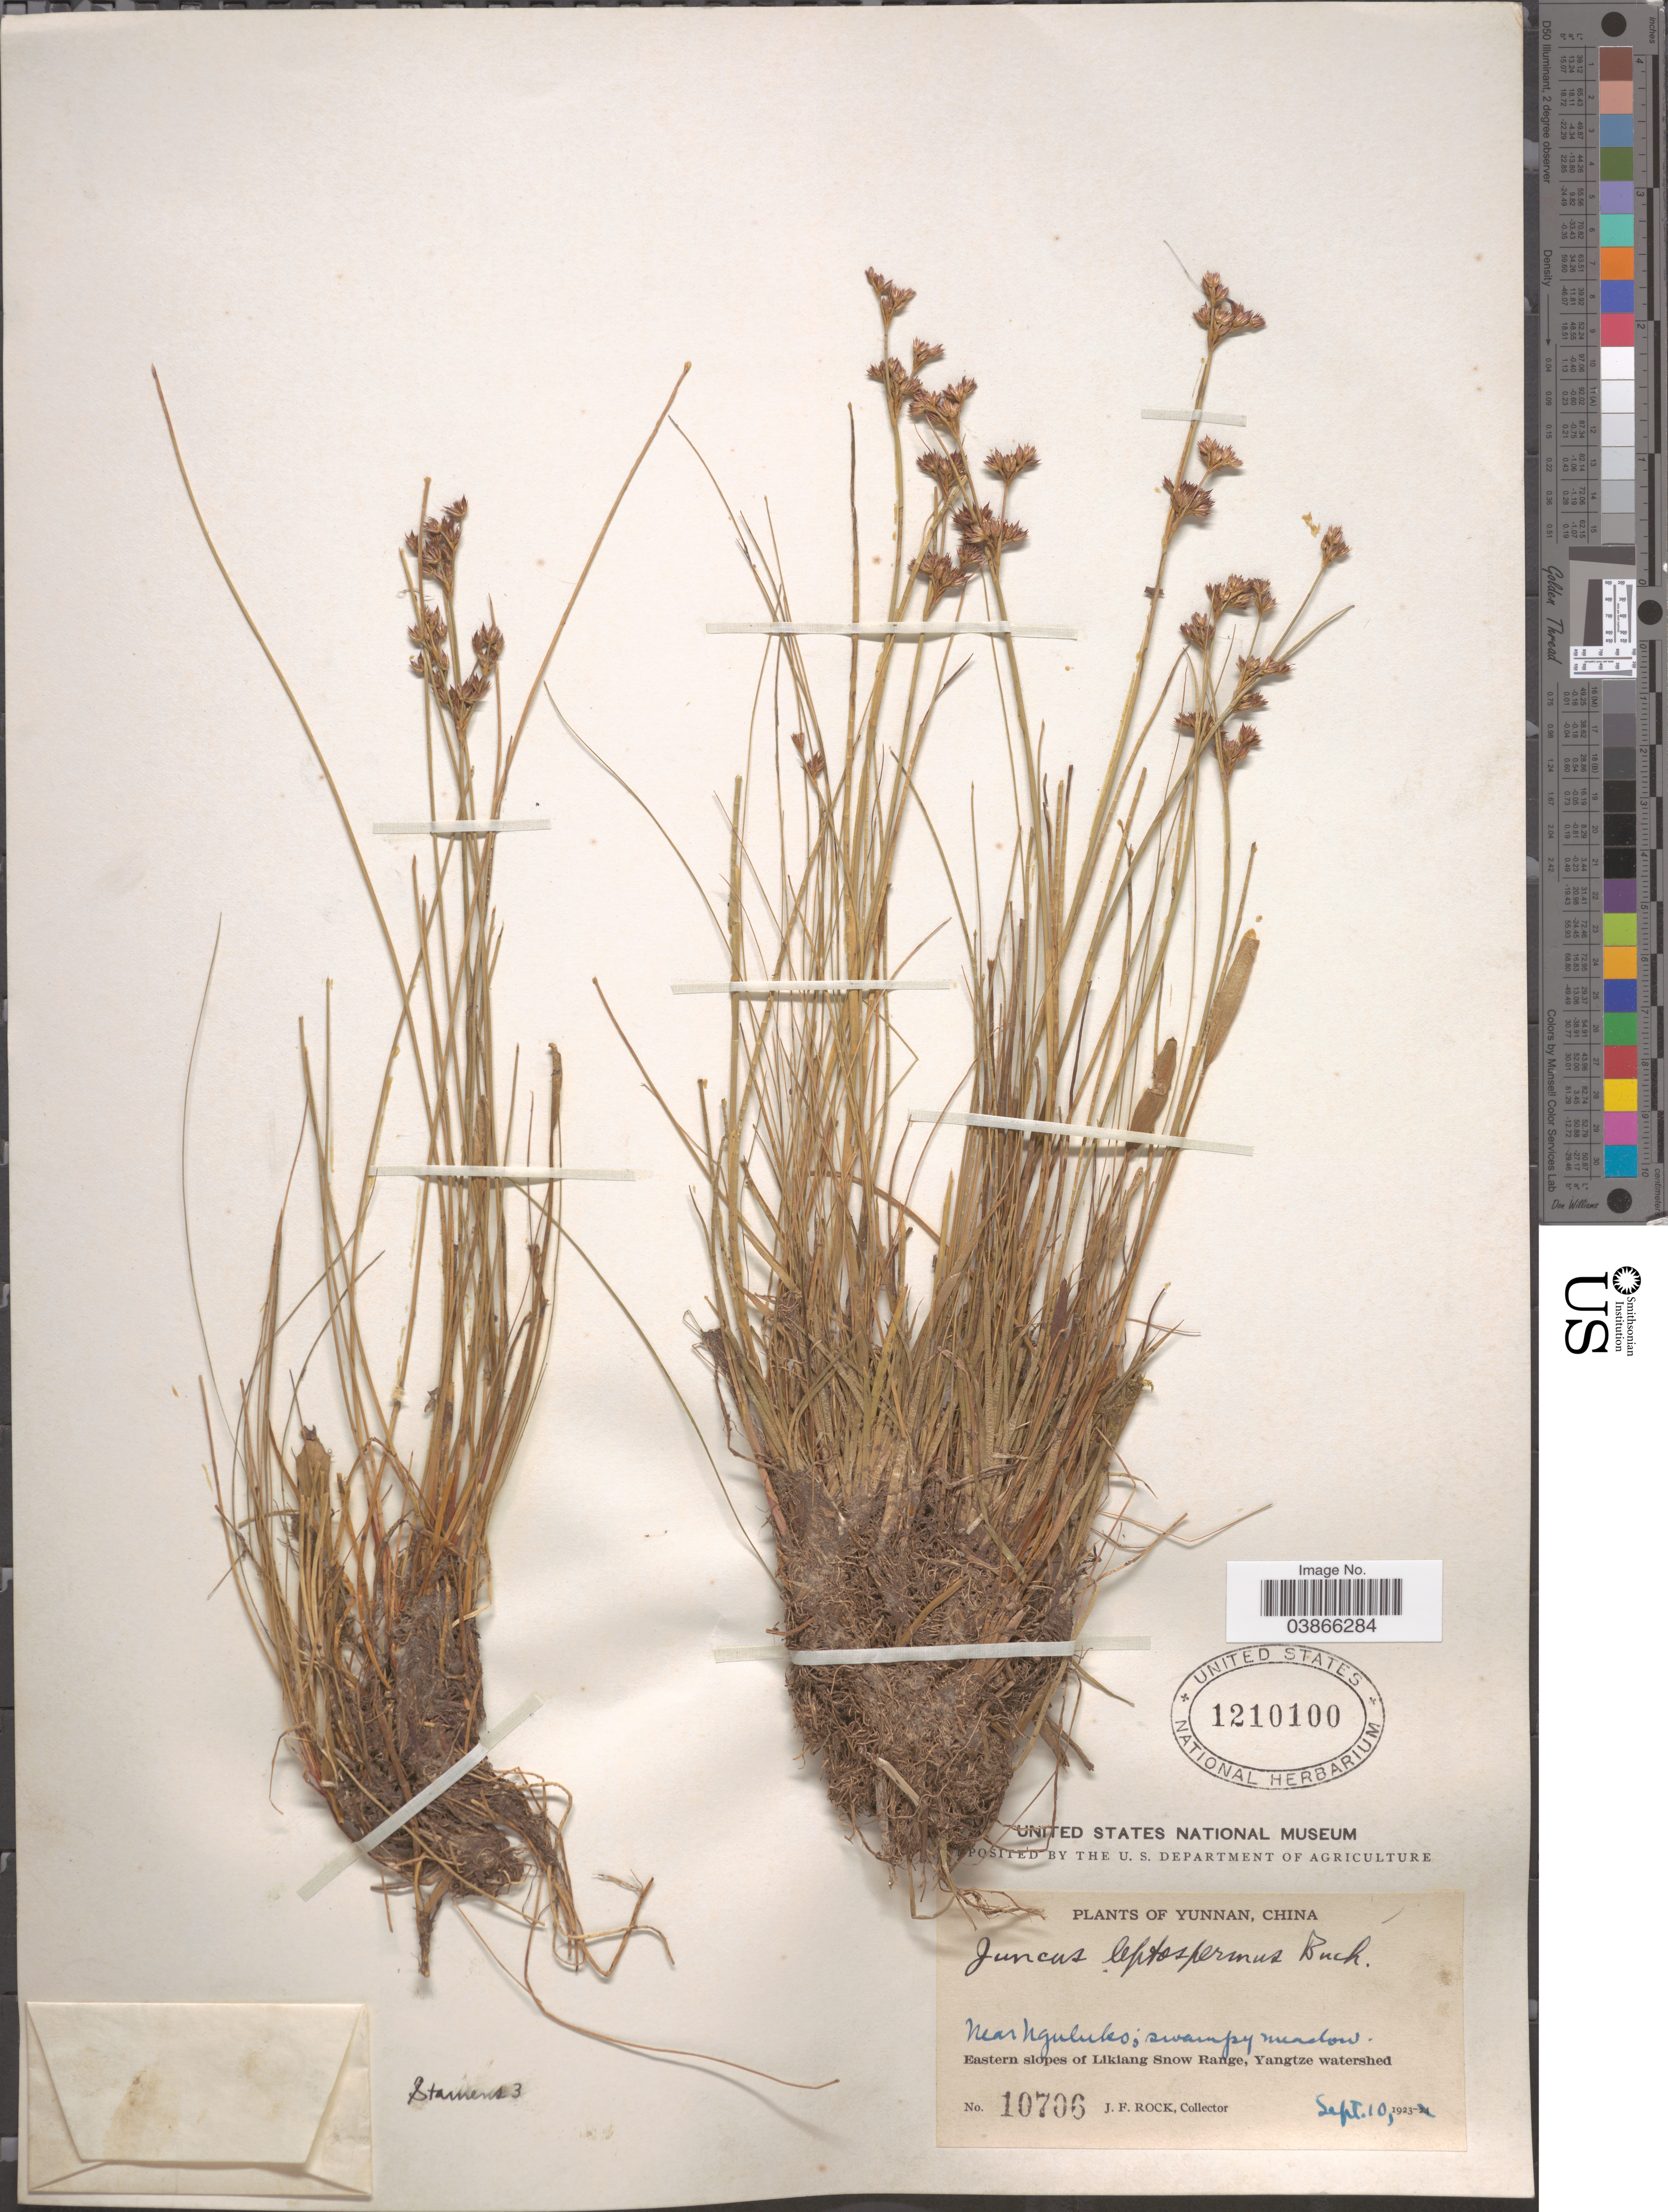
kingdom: Plantae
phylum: Tracheophyta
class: Liliopsida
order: Poales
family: Juncaceae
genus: Juncus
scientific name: Juncus leptospermus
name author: Buchenau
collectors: J. Rock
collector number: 10706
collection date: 1923-09-10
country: China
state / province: Yunnan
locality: Near Nguluks. Eastern slopes of Likiang Snow Range, Yangtze watershed.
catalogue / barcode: US 1210100